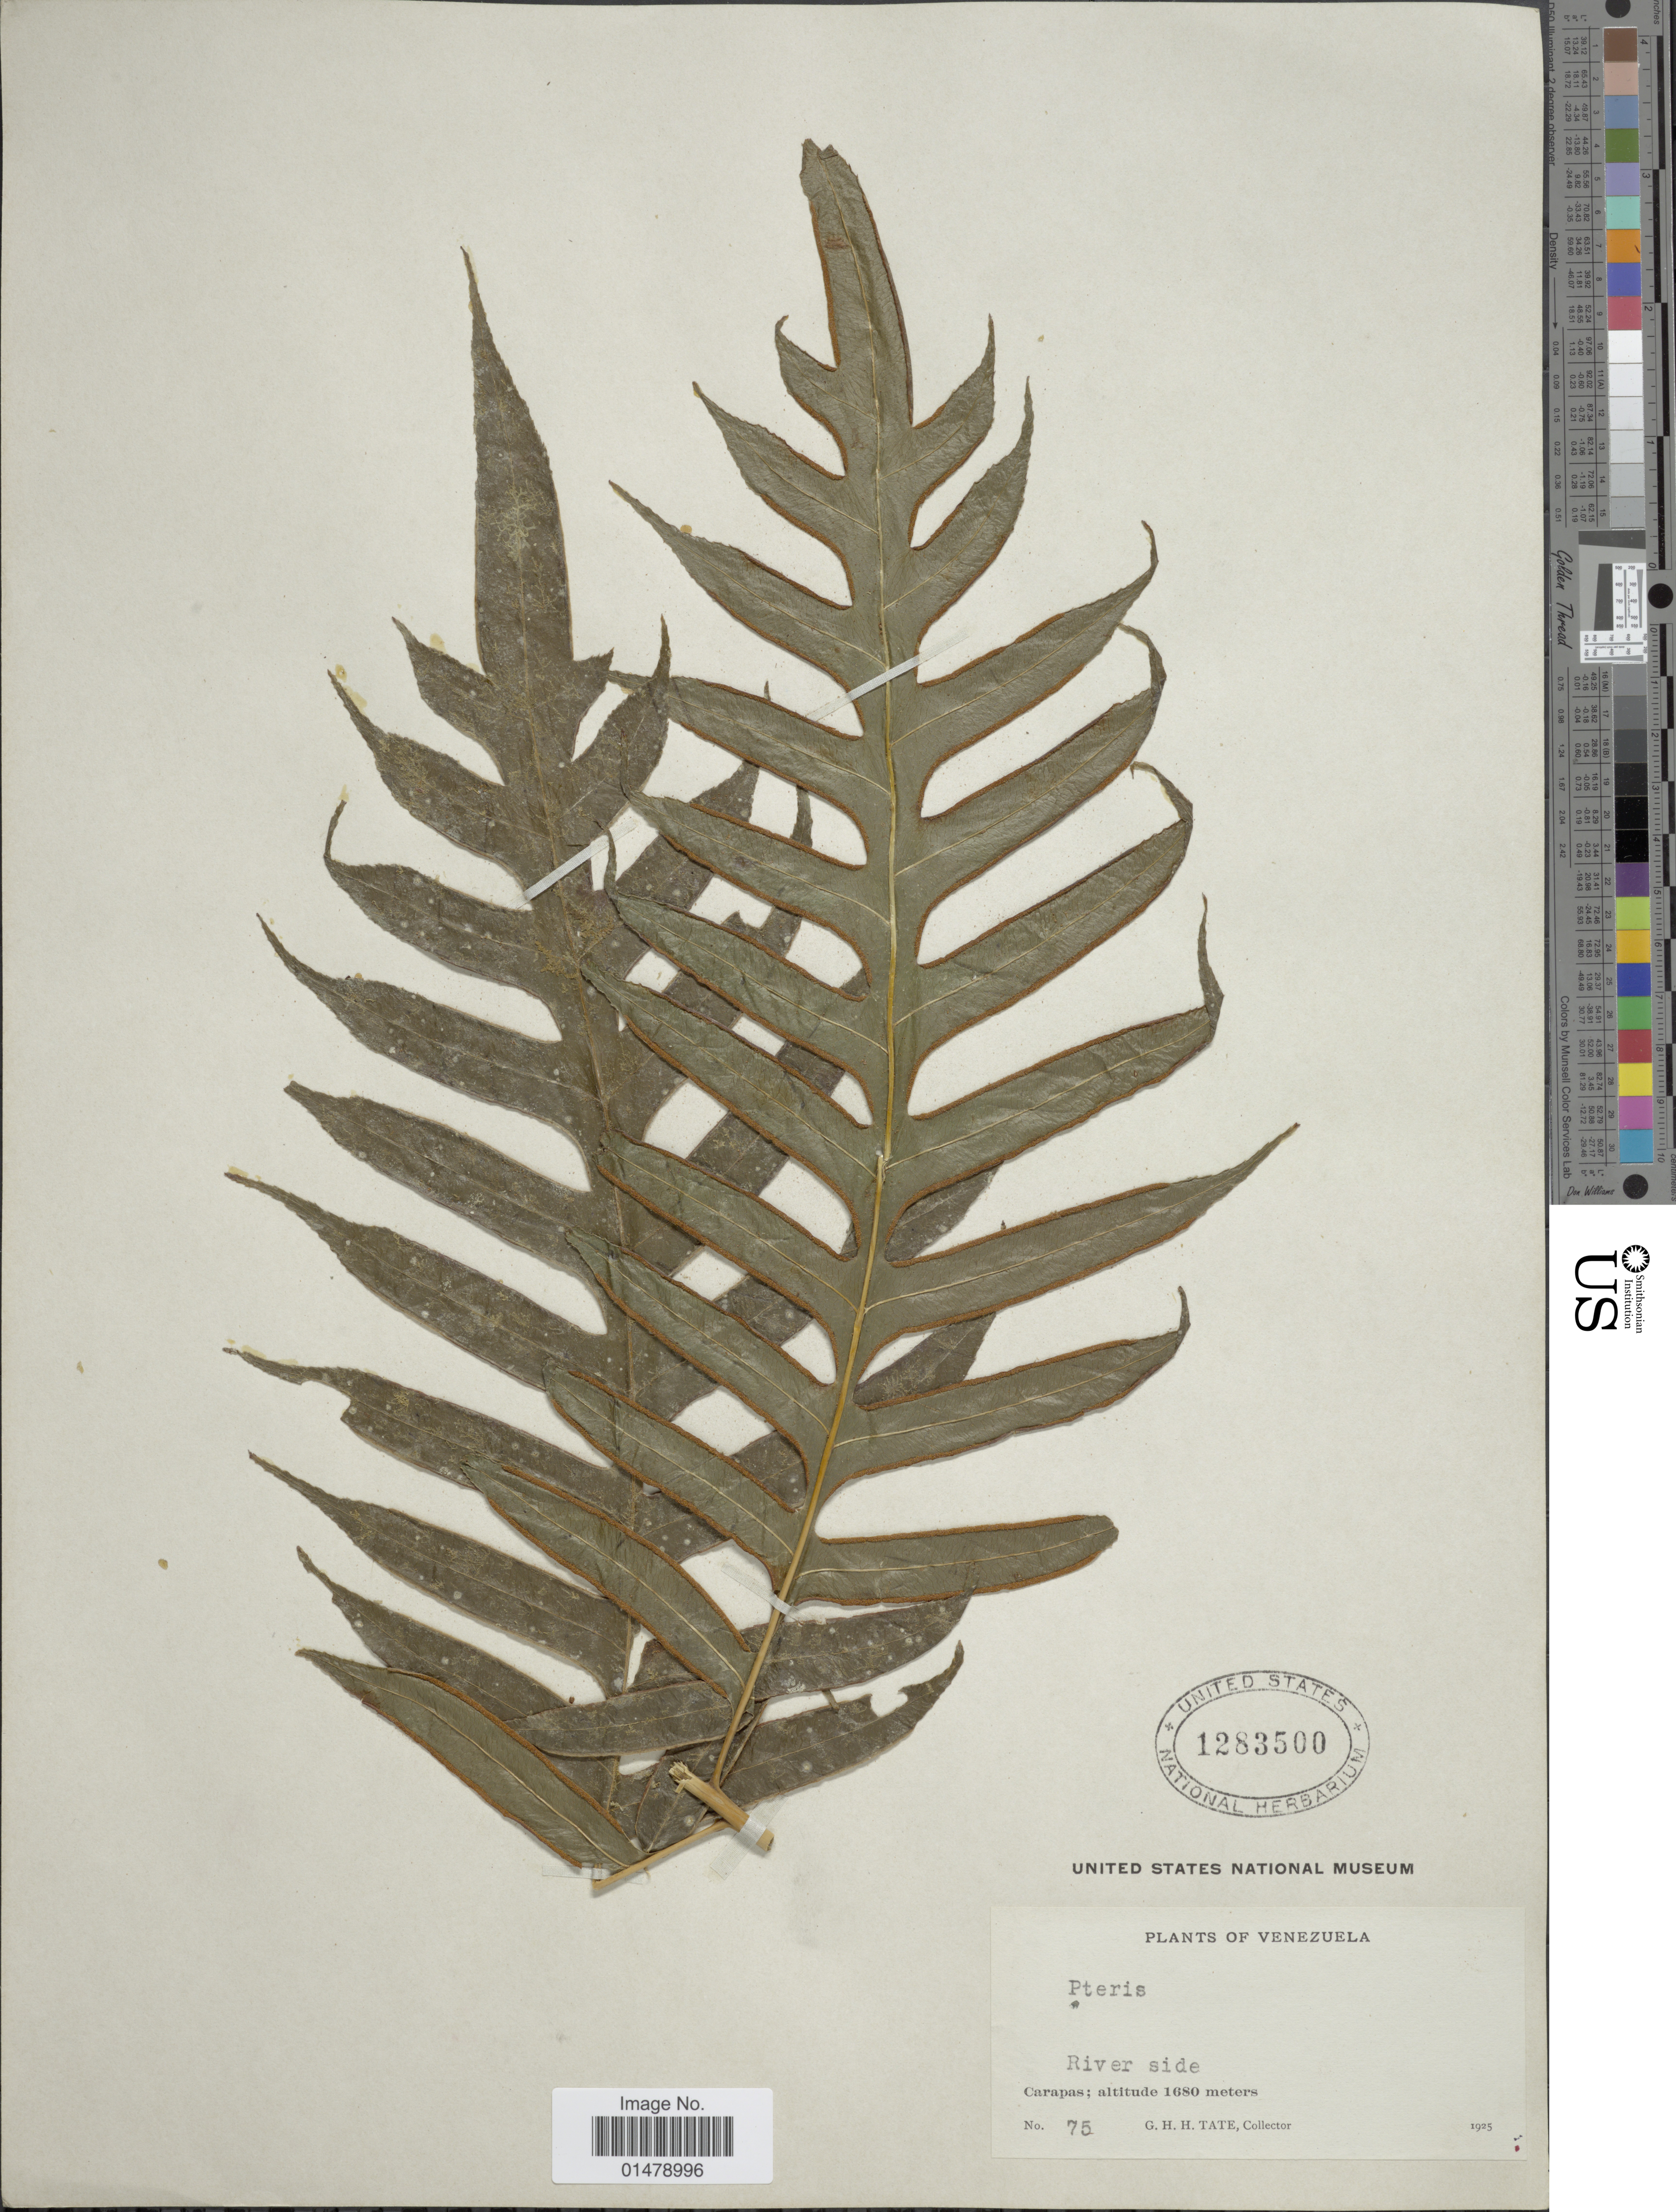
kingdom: Plantae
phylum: Tracheophyta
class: Polypodiopsida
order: Polypodiales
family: Pteridaceae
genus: Pteris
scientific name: Pteris gigantea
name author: Willd.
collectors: G. H. H.Tate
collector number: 75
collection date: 1925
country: Venezuela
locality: Carapas. River side.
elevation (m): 1680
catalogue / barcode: US 1283500